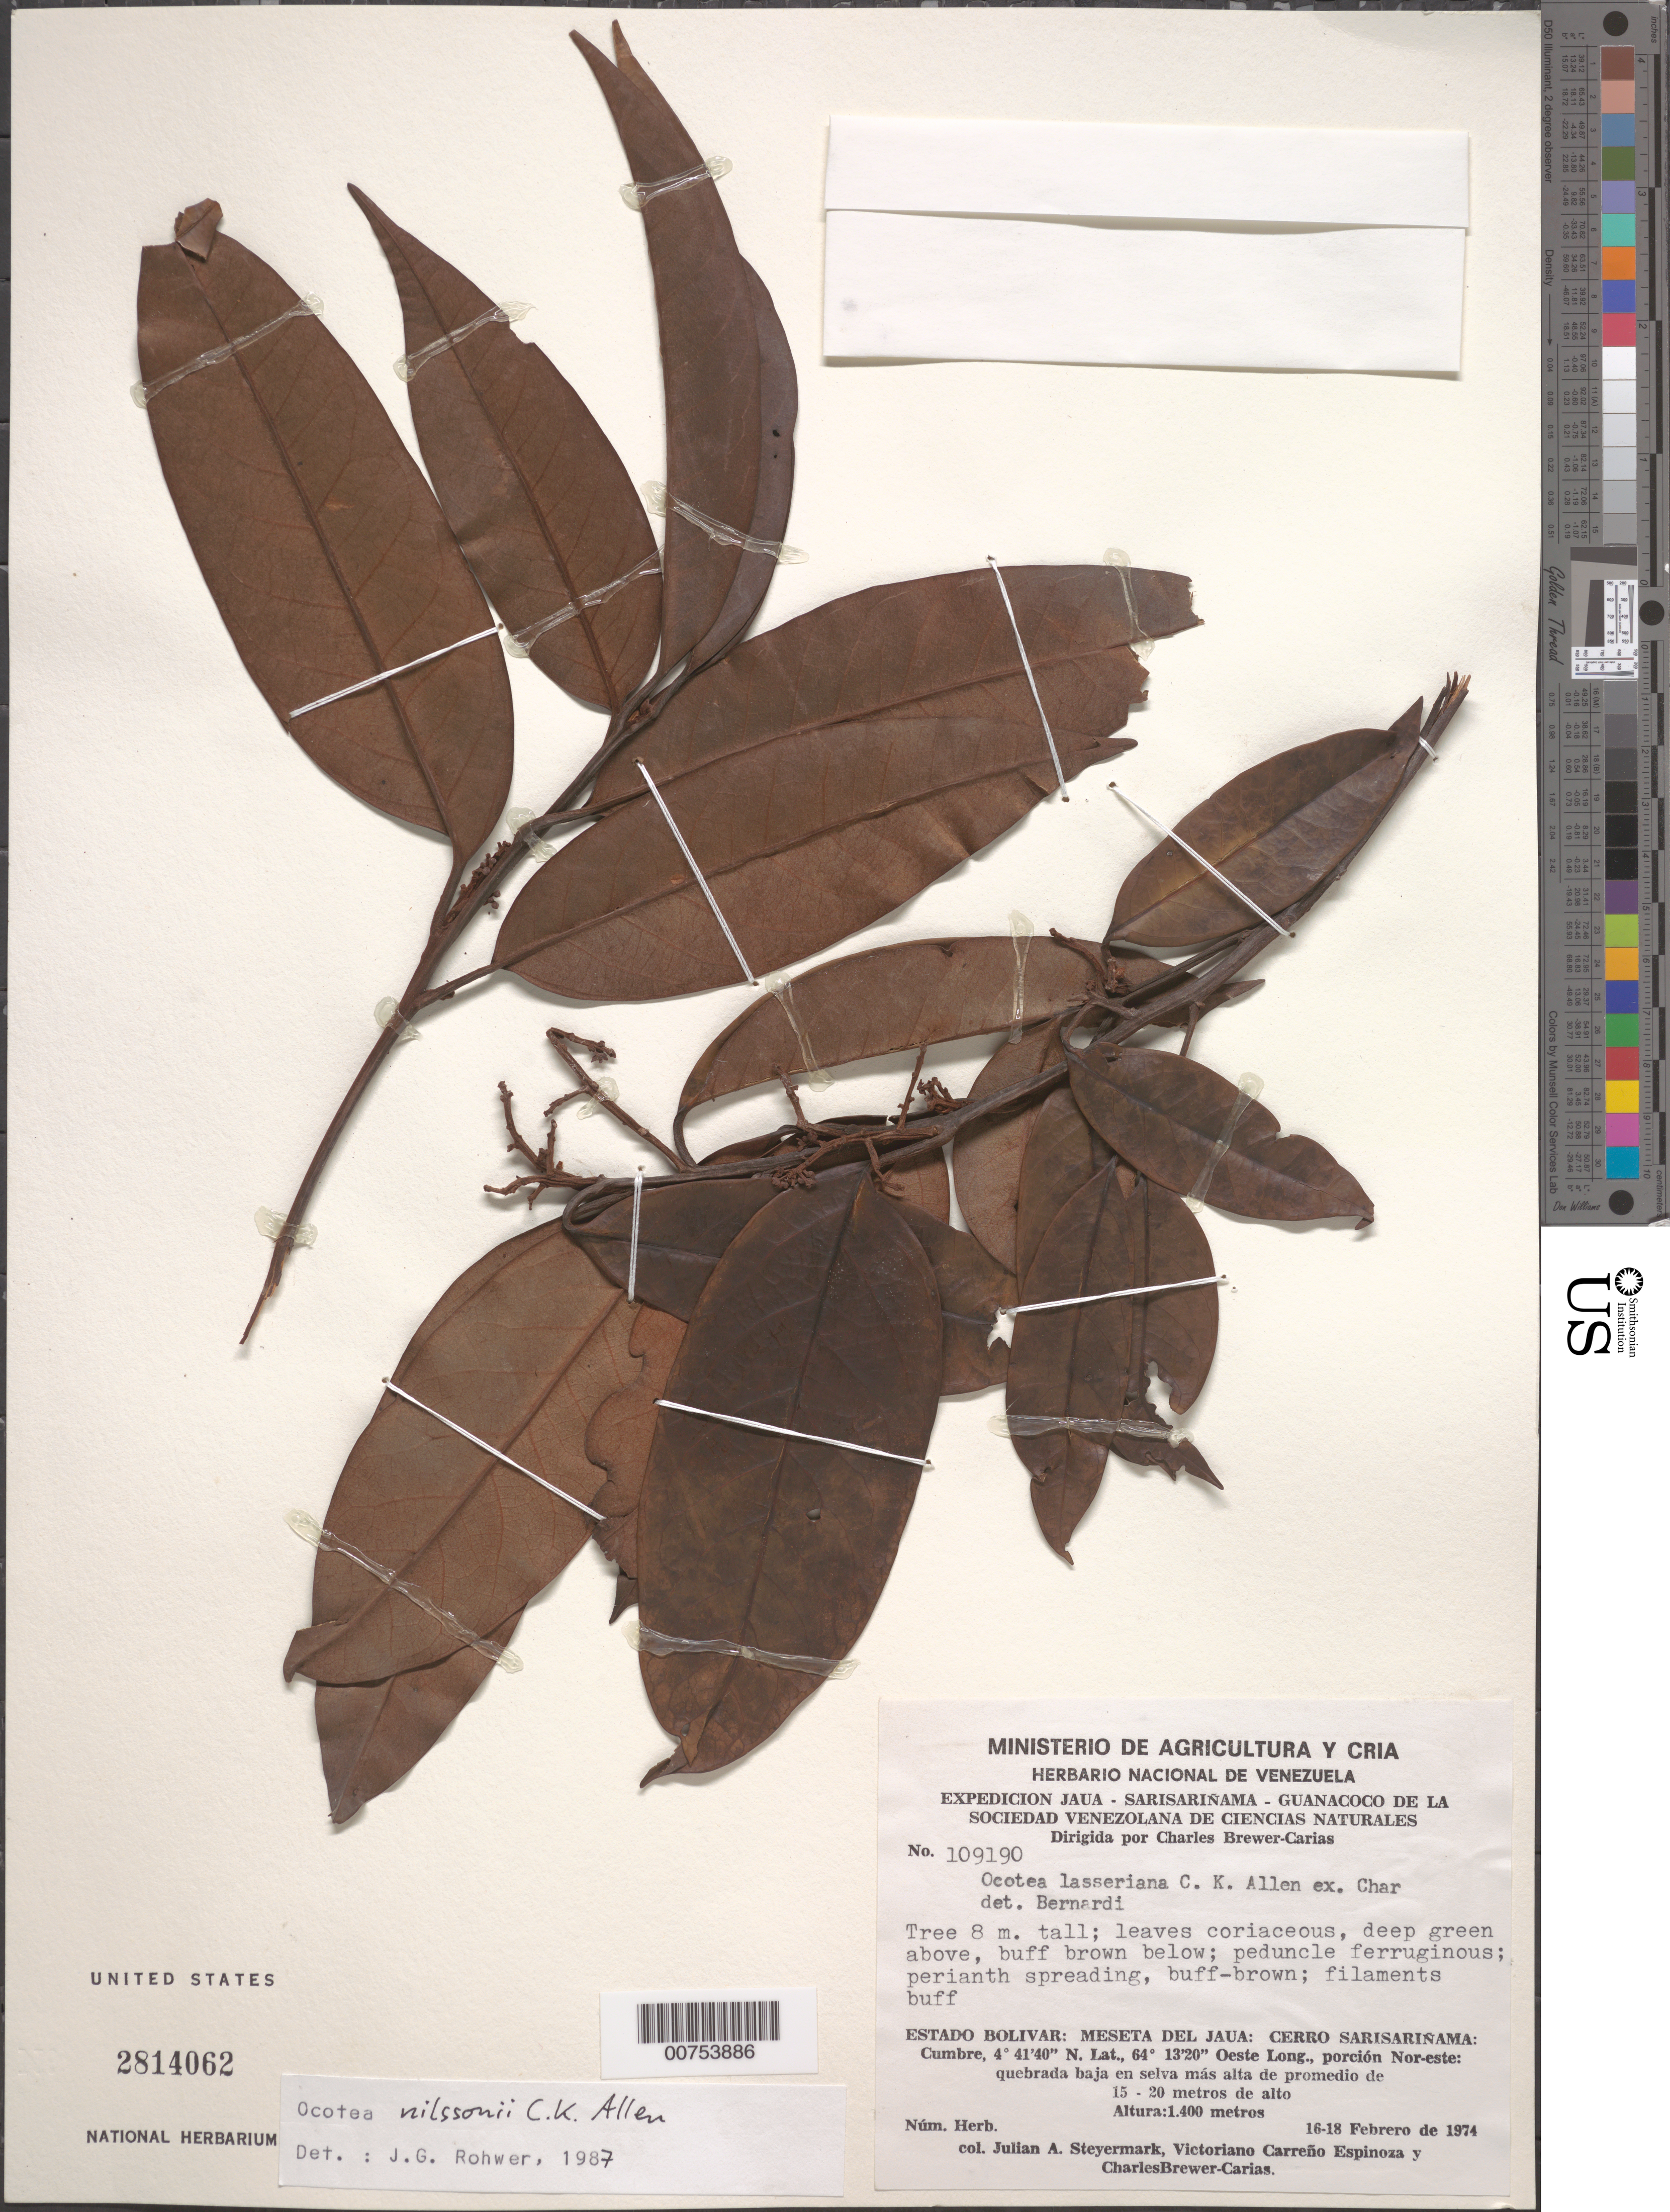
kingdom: Plantae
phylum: Tracheophyta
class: Magnoliopsida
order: Laurales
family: Lauraceae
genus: Ocotea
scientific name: Ocotea nilssonii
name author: C.K. Allen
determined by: Rohwer, J. G.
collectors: J. Steyermark, V. Carreño E. & C. Brewer-Carias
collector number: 109190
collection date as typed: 16-Feb-74 to 18-Feb-74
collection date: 1974-02-16/1974-02-18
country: Venezuela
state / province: Bolívar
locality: Meseta del Jaua: Cerro Sarisariñama, summit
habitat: Quebrada baja en selva mas alta de promedio de 15-20 m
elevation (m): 1400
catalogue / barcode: US 2814062